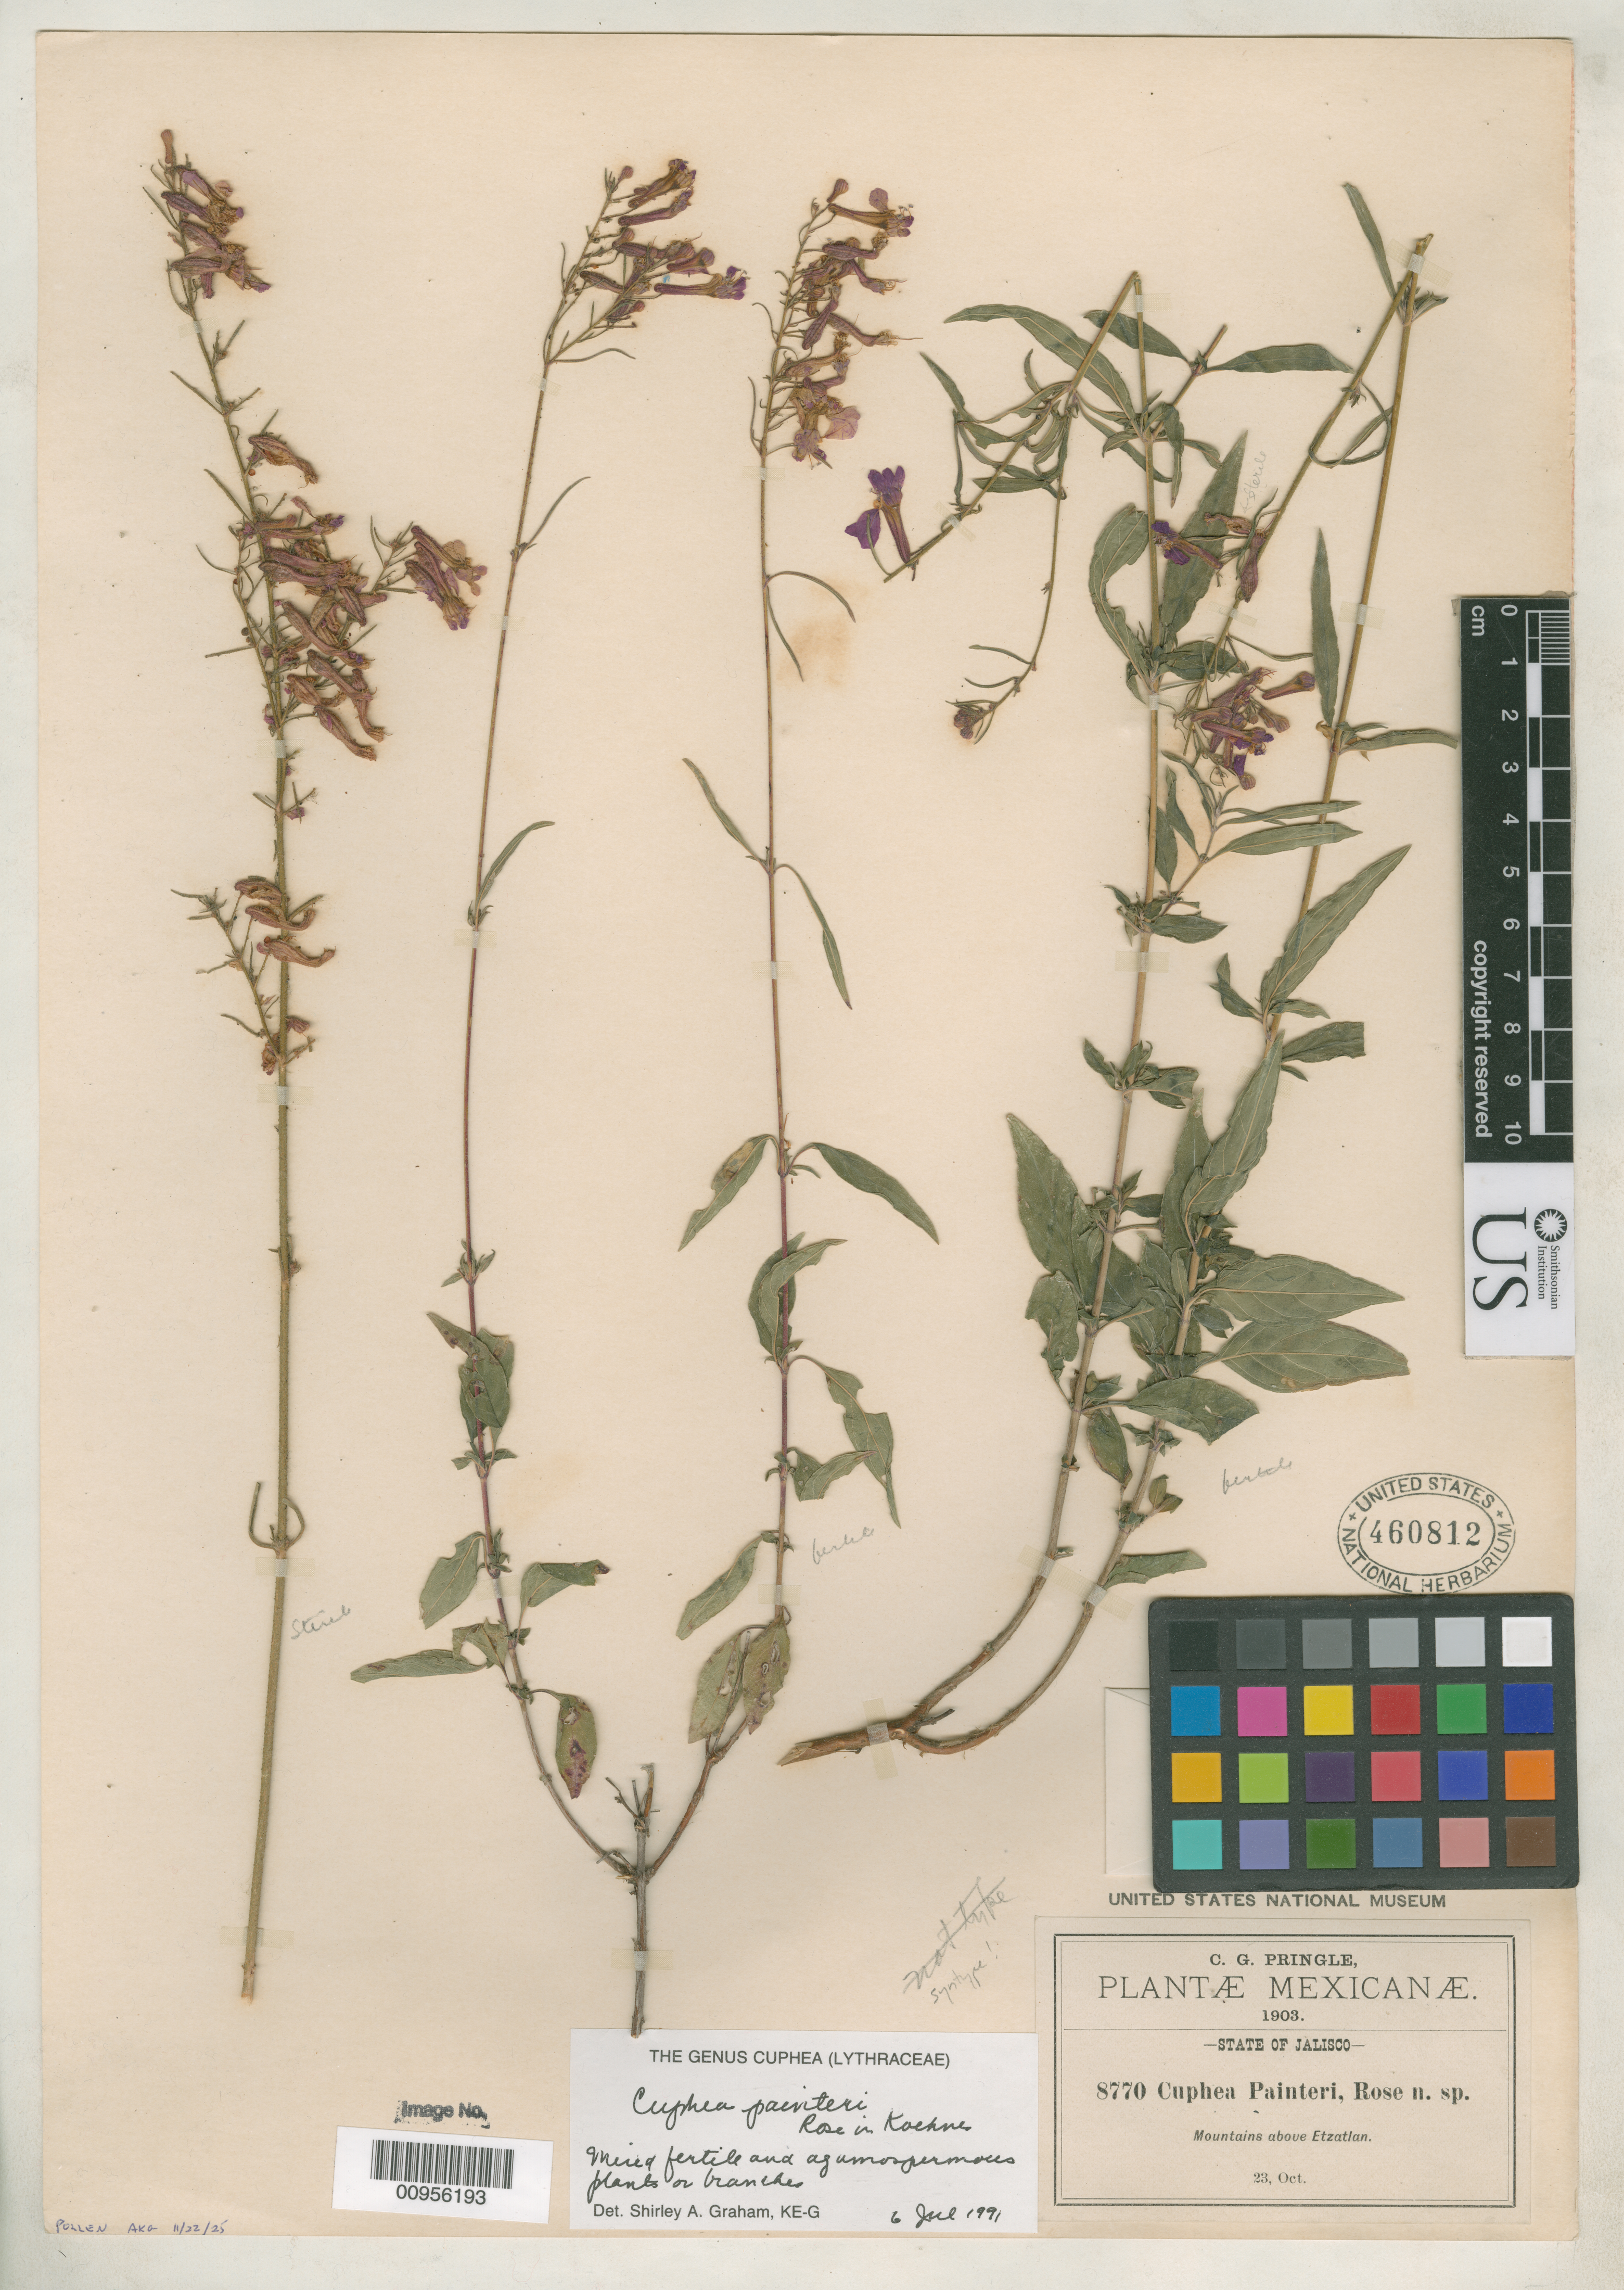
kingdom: Plantae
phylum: Tracheophyta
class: Magnoliopsida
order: Myrtales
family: Lythraceae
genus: Cuphea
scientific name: Cuphea painteri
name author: Rose in Koehne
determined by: Graham, Shirley Ann Tousch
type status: Syntype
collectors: C. G. Pringle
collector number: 8770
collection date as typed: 23 Oct 1903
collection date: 1903-10-23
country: Mexico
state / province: Jalisco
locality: Mountains above Etzatlan.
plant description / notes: Attributed to "Rose 1907, Contrib. Un. States Nat. Herb."; description (re-)published 1909, Contr. U.S. Natl. Herb. 12: 289.; Lectotype collection is Rose & Painter 7532 as designated by S.A. Graham, Syst. Bot. Monogr. 53: 74 (1998).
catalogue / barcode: US 460812